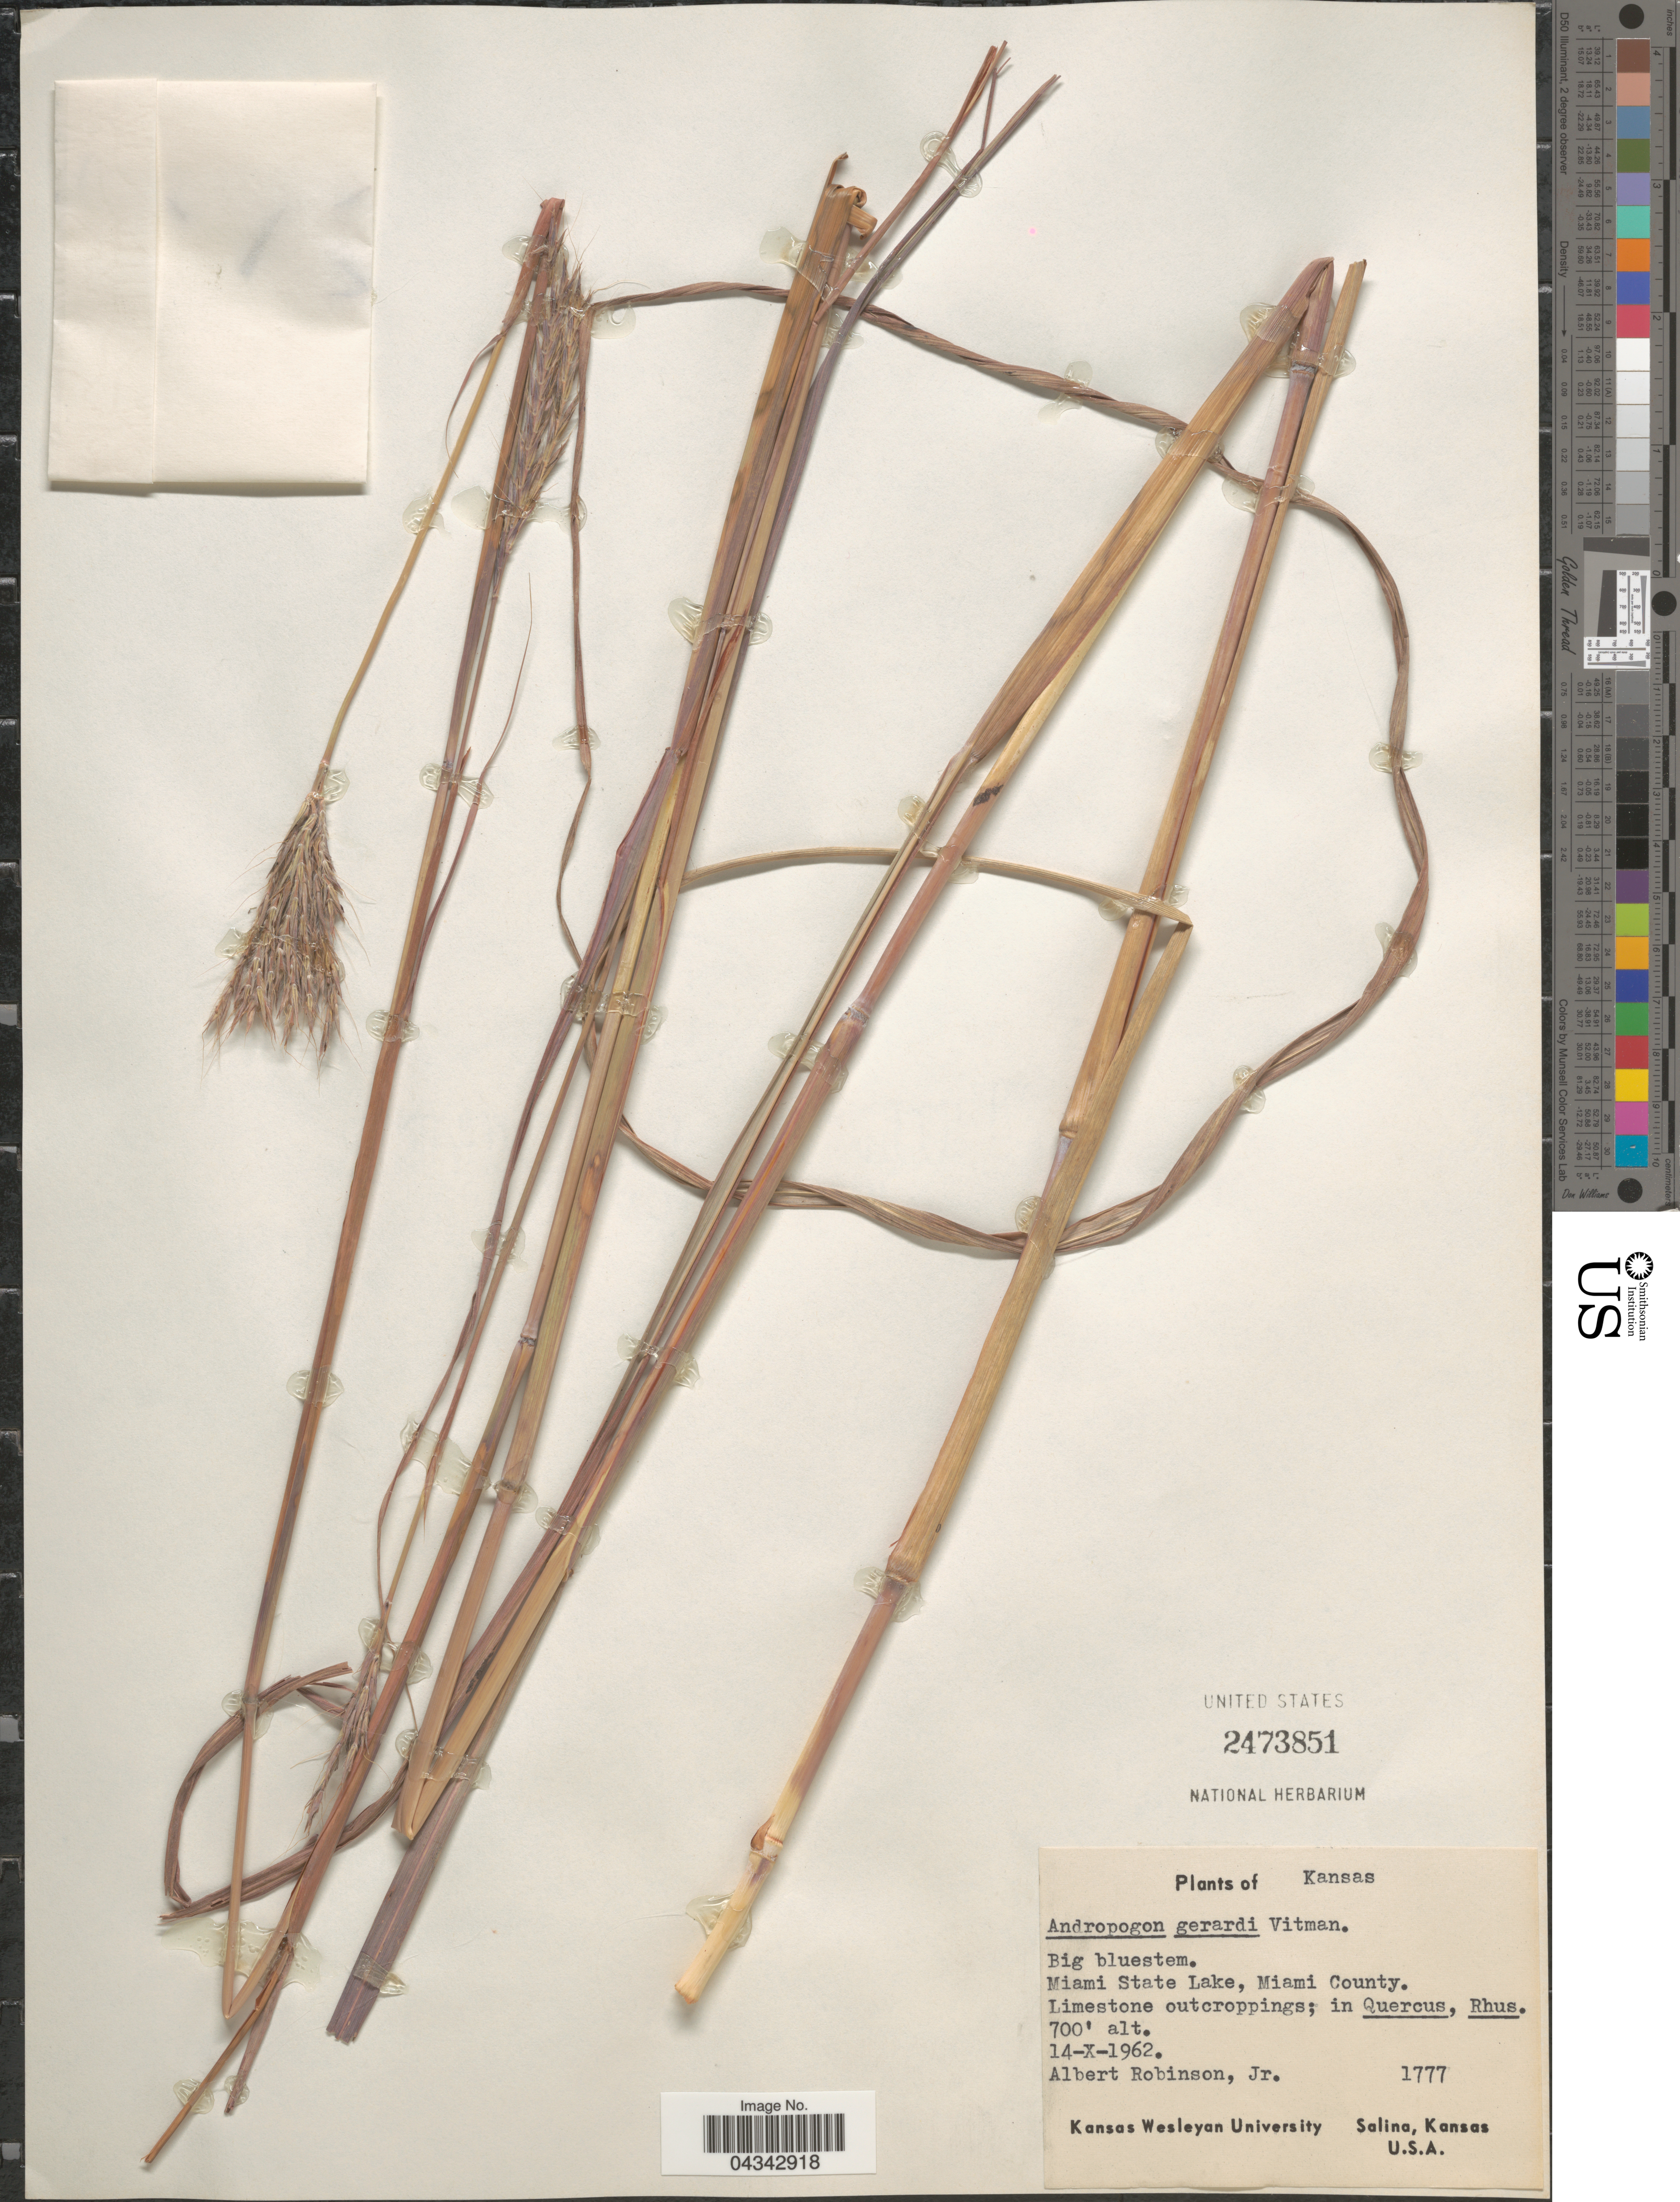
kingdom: Plantae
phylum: Tracheophyta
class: Liliopsida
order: Poales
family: Poaceae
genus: Andropogon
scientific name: Andropogon gerardii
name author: Vitman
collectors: A. Robinson Jr.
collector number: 1777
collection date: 1962-10-14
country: United States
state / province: Kansas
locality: Miami State Lake, Miami County. Limestone outcroppings.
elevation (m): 213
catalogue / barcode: US 2473851